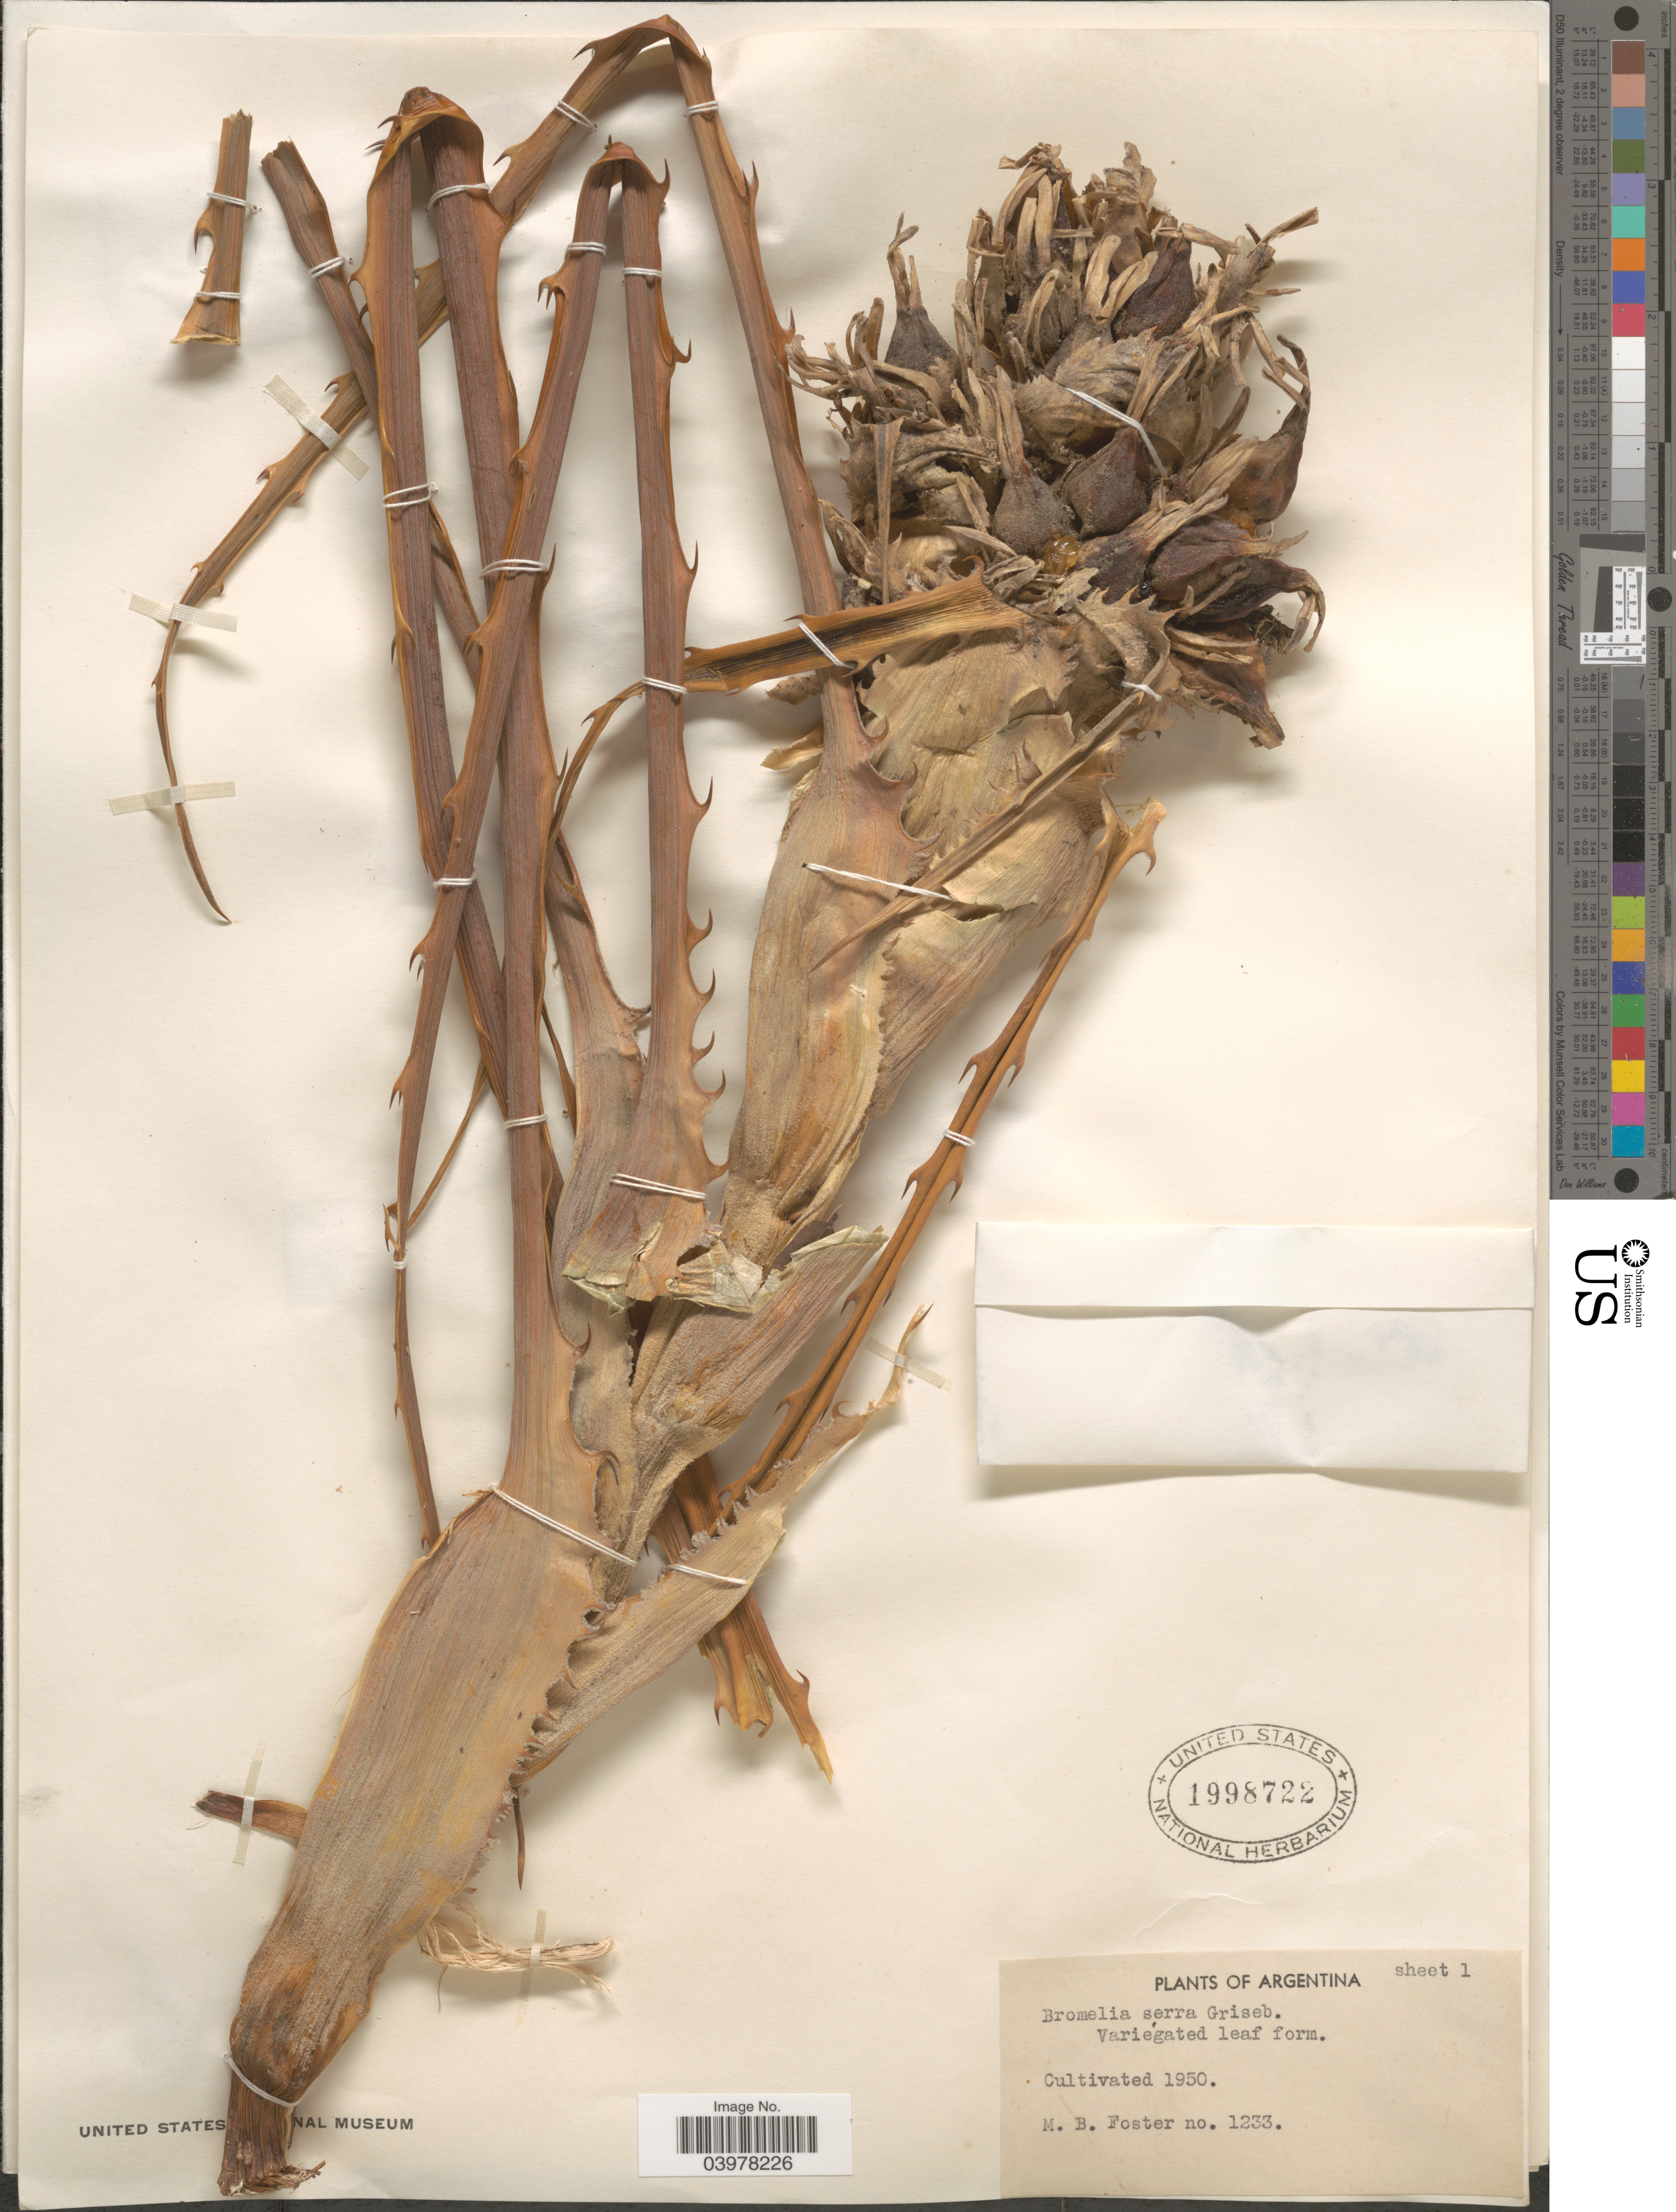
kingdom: Plantae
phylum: Tracheophyta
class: Liliopsida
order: Poales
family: Bromeliaceae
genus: Bromelia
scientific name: Bromelia serra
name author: Griseb.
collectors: M. B. Foster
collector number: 1233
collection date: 1950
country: Argentina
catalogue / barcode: US 1998722